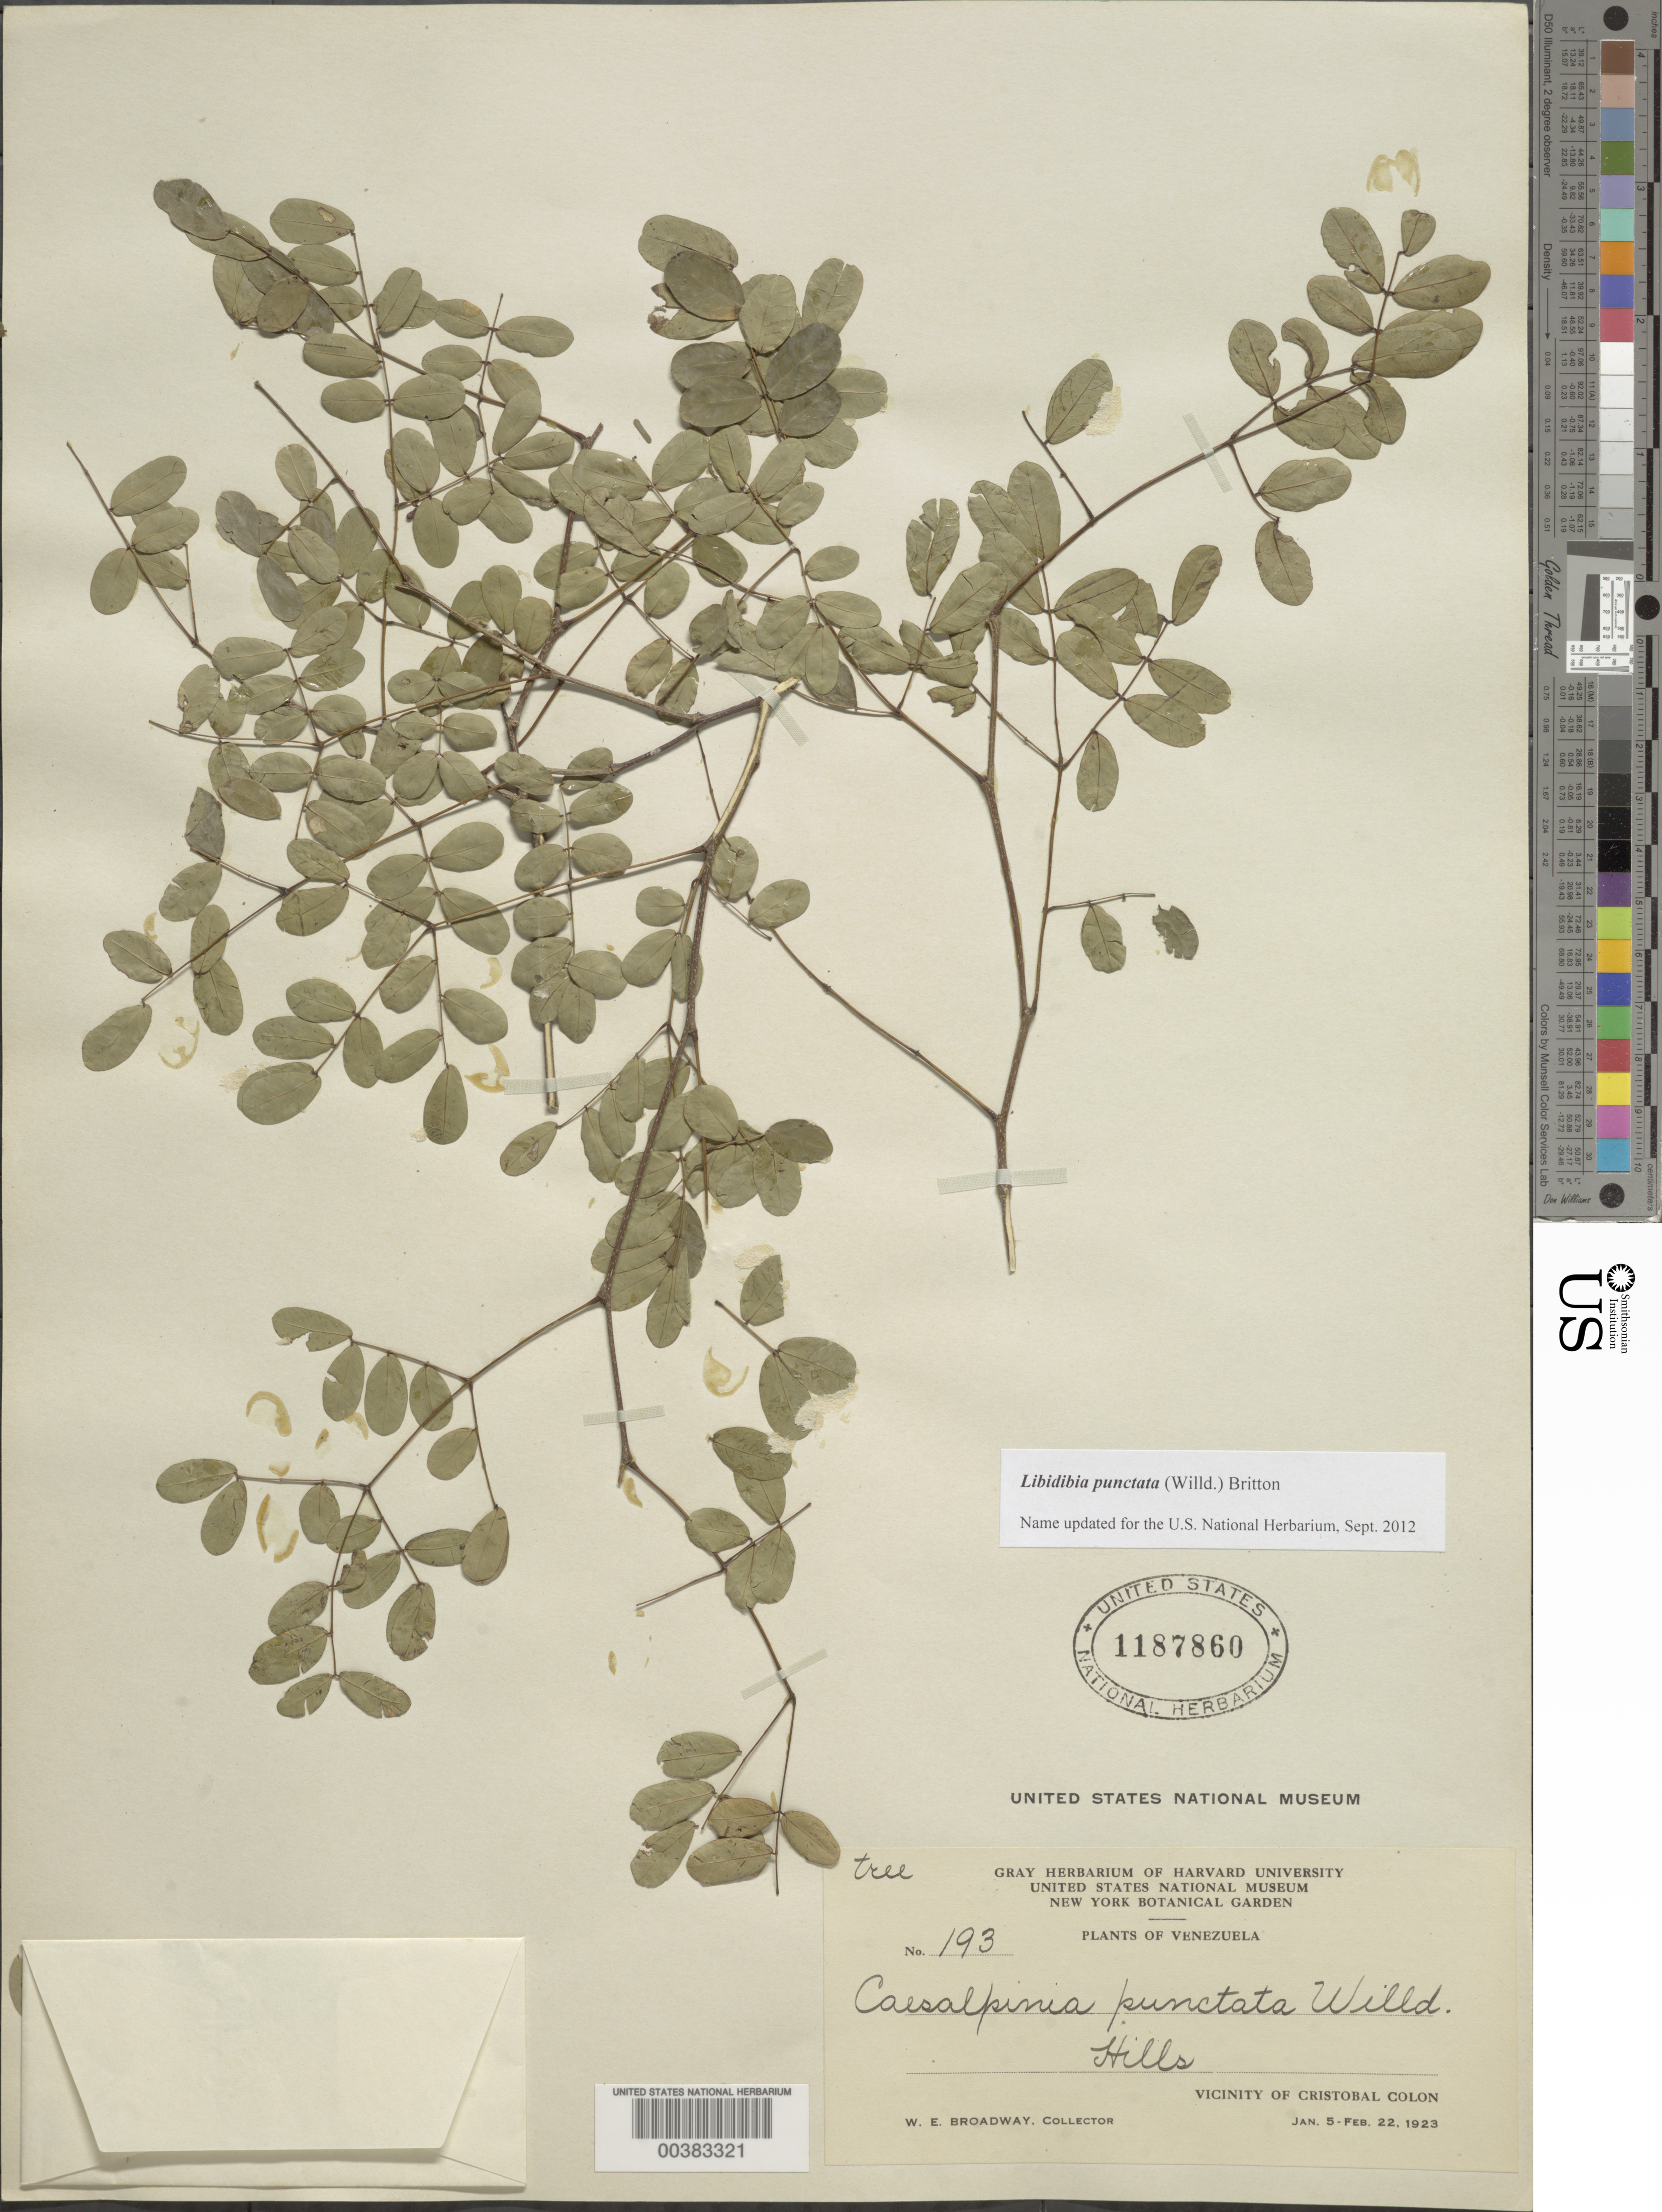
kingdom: Plantae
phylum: Tracheophyta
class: Magnoliopsida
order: Fabales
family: Fabaceae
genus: Libidibia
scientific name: Libidibia punctata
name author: (Willd.) Britton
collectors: W. E. Broadway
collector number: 193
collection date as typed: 05 Jan 1923 to 22 Feb 1923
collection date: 1923-01-05/1923-02-22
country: Venezuela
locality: Vicinity of Cristobal Colon.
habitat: Hills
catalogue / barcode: US 1187860